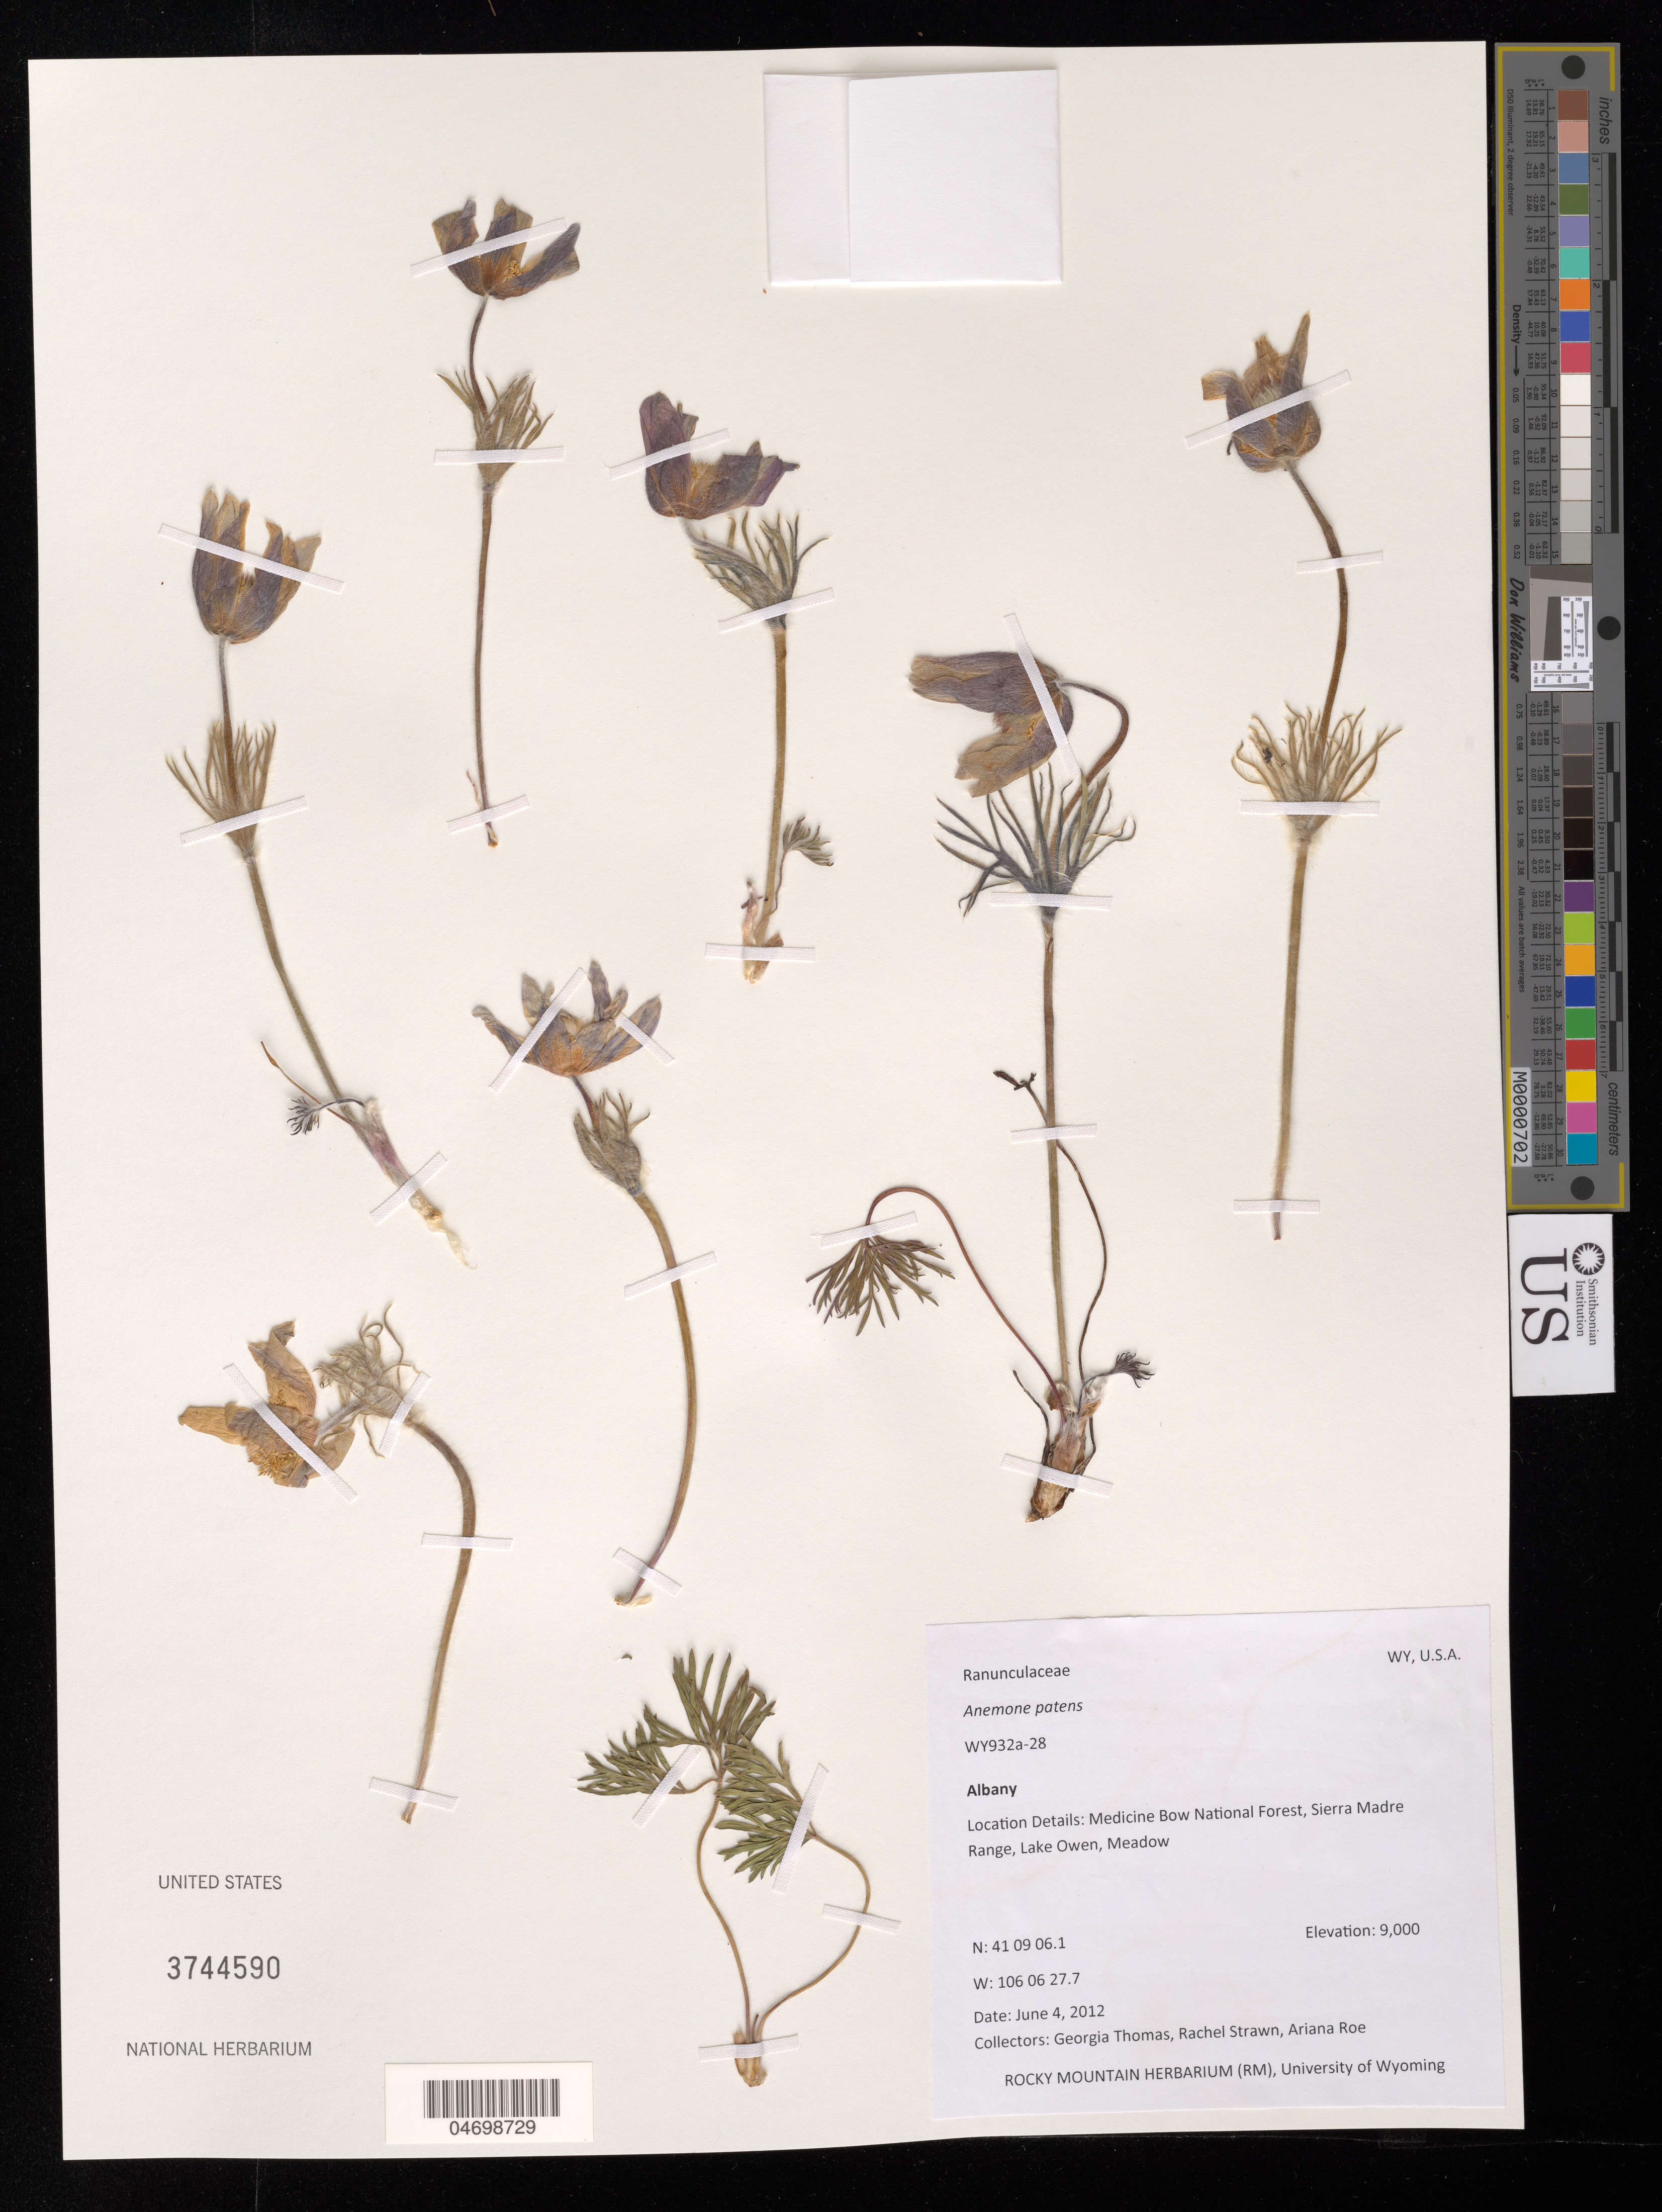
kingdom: Plantae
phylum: Tracheophyta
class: Magnoliopsida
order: Ranunculales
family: Ranunculaceae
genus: Anemone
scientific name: Anemone patens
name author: L.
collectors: G. Thomas, R. Strawn & A. Roe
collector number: WY932A-28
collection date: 2012-06-04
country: United States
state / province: Wyoming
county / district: Albany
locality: Medicine Bow National Forest. Sierra Madre Range, Lake Owen, Meadow.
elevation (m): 2743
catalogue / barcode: US 3744590